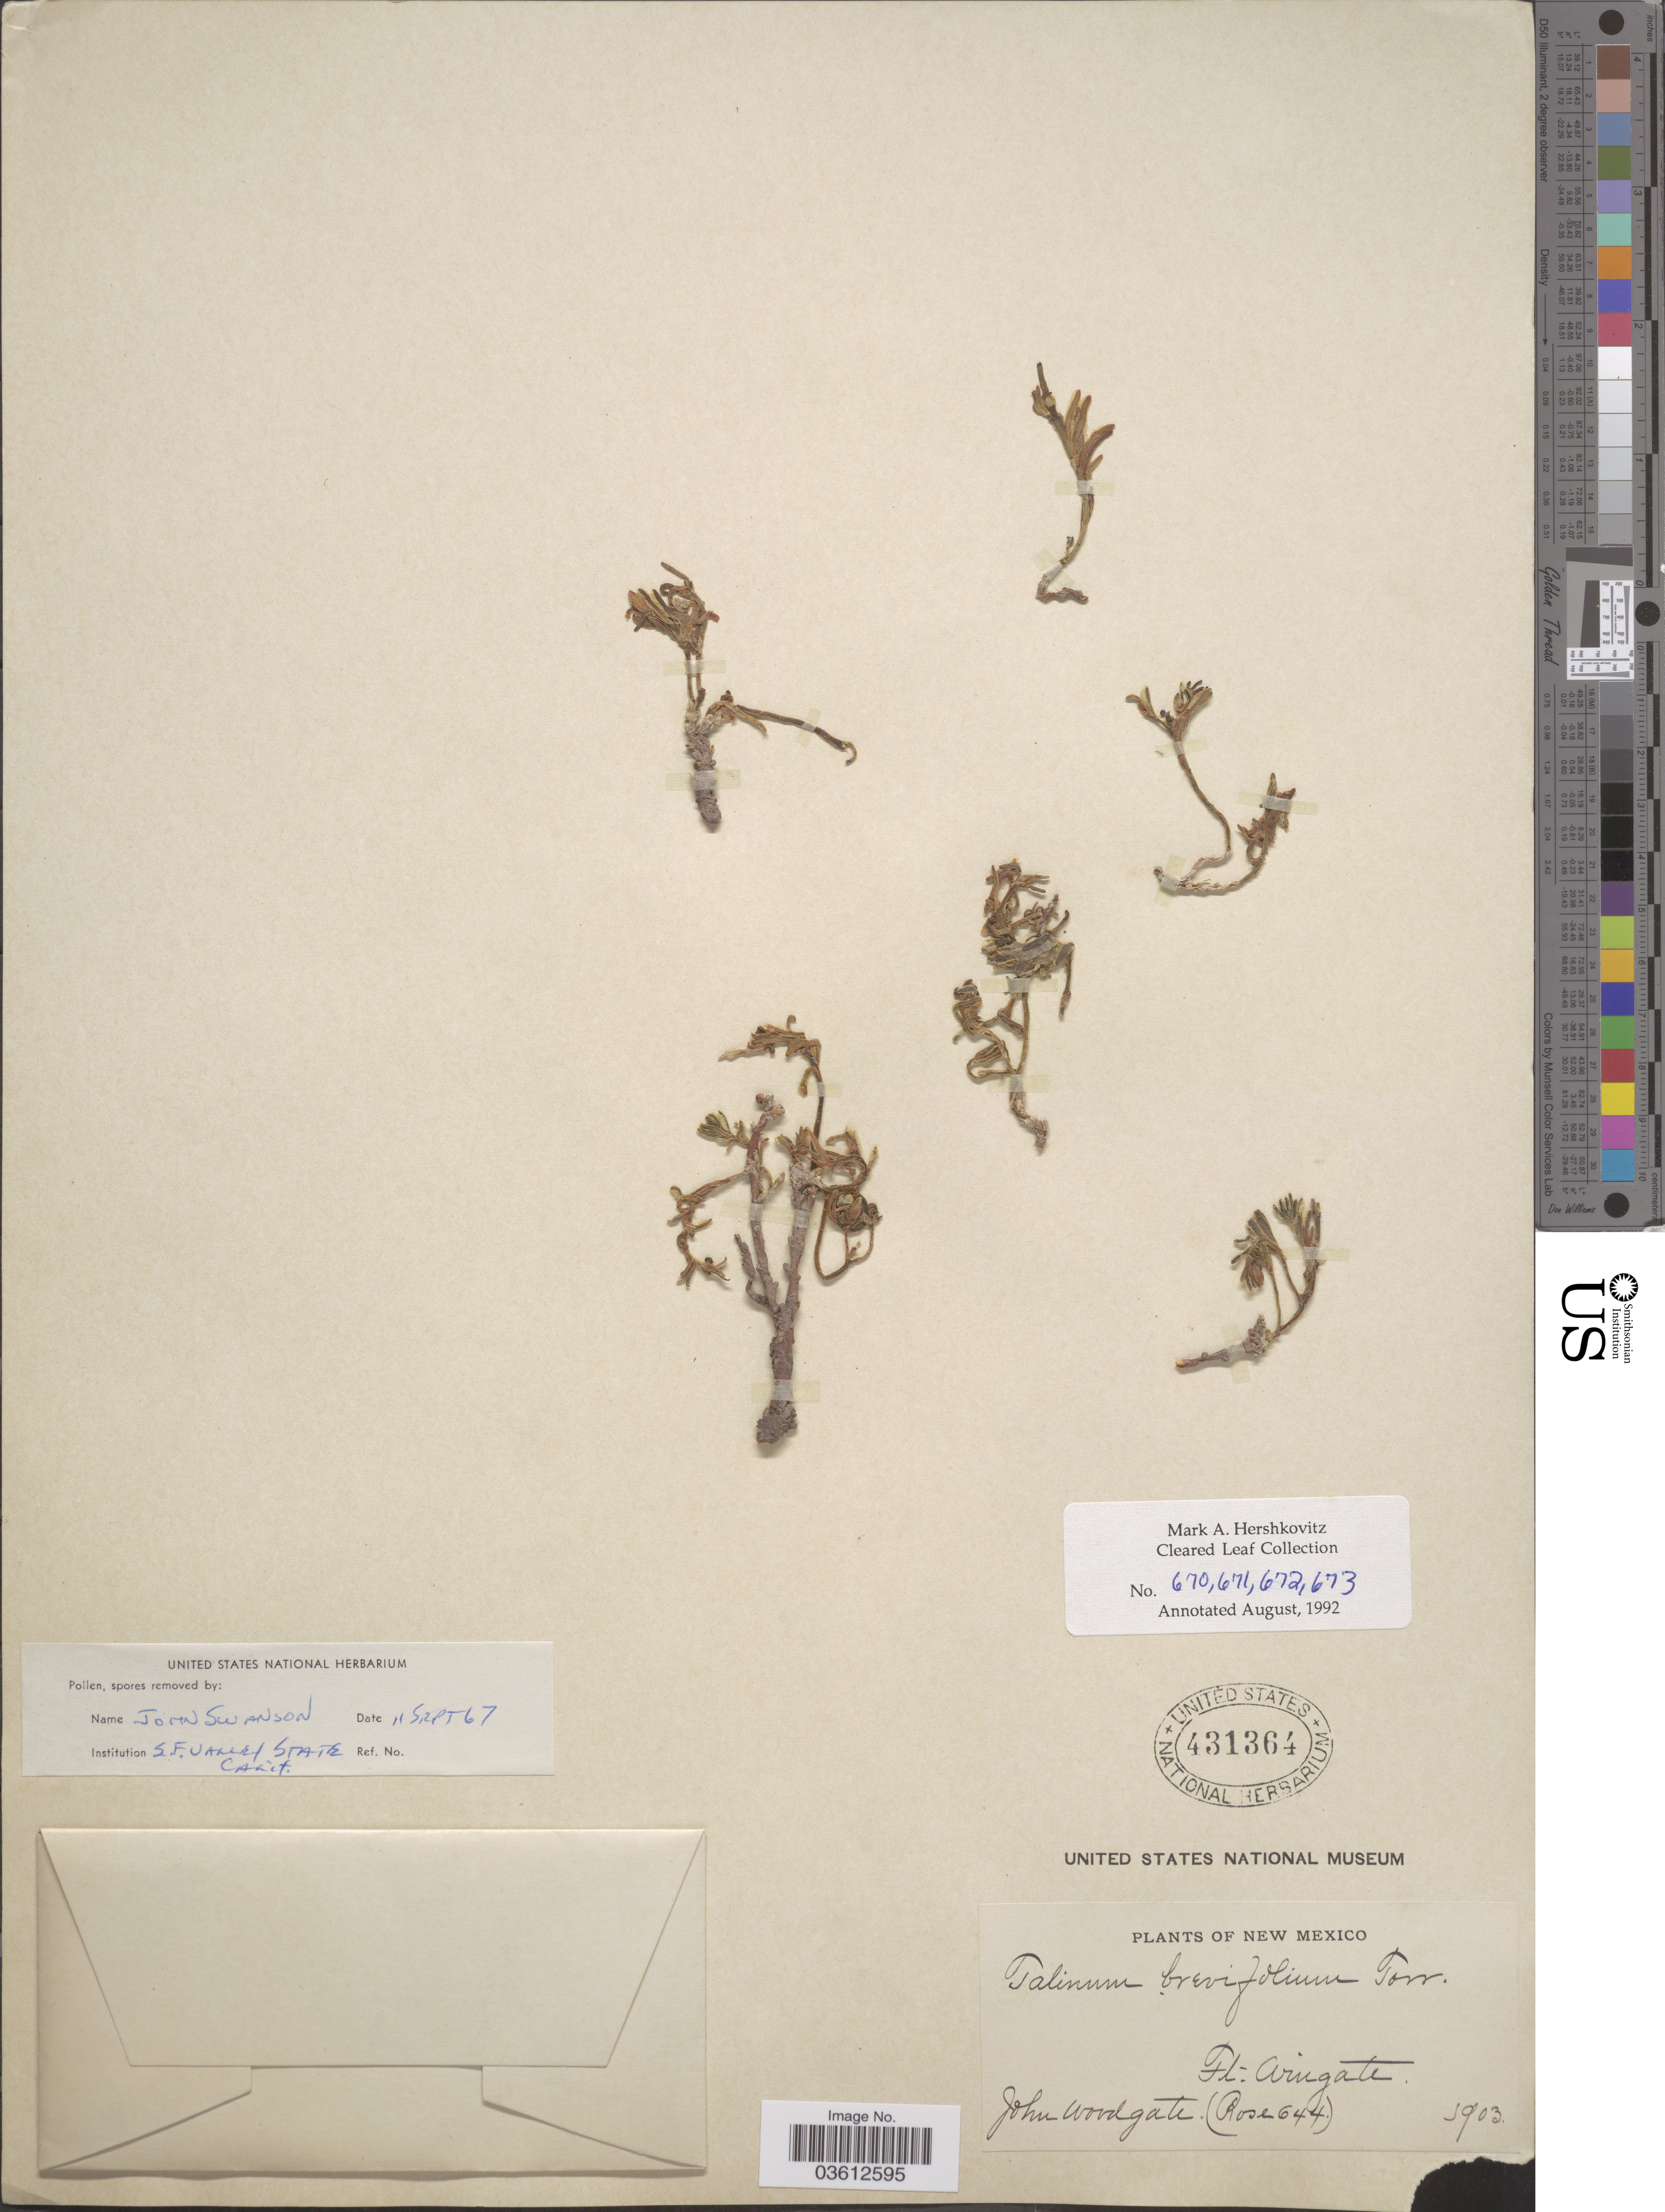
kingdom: Plantae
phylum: Tracheophyta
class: Magnoliopsida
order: Caryophyllales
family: Talinaceae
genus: Talinum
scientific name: Talinum brevifolium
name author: Torr.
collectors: J. Woodgate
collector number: Rose644?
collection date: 1903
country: United States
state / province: New Mexico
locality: Ft. Wingate.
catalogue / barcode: US 431364